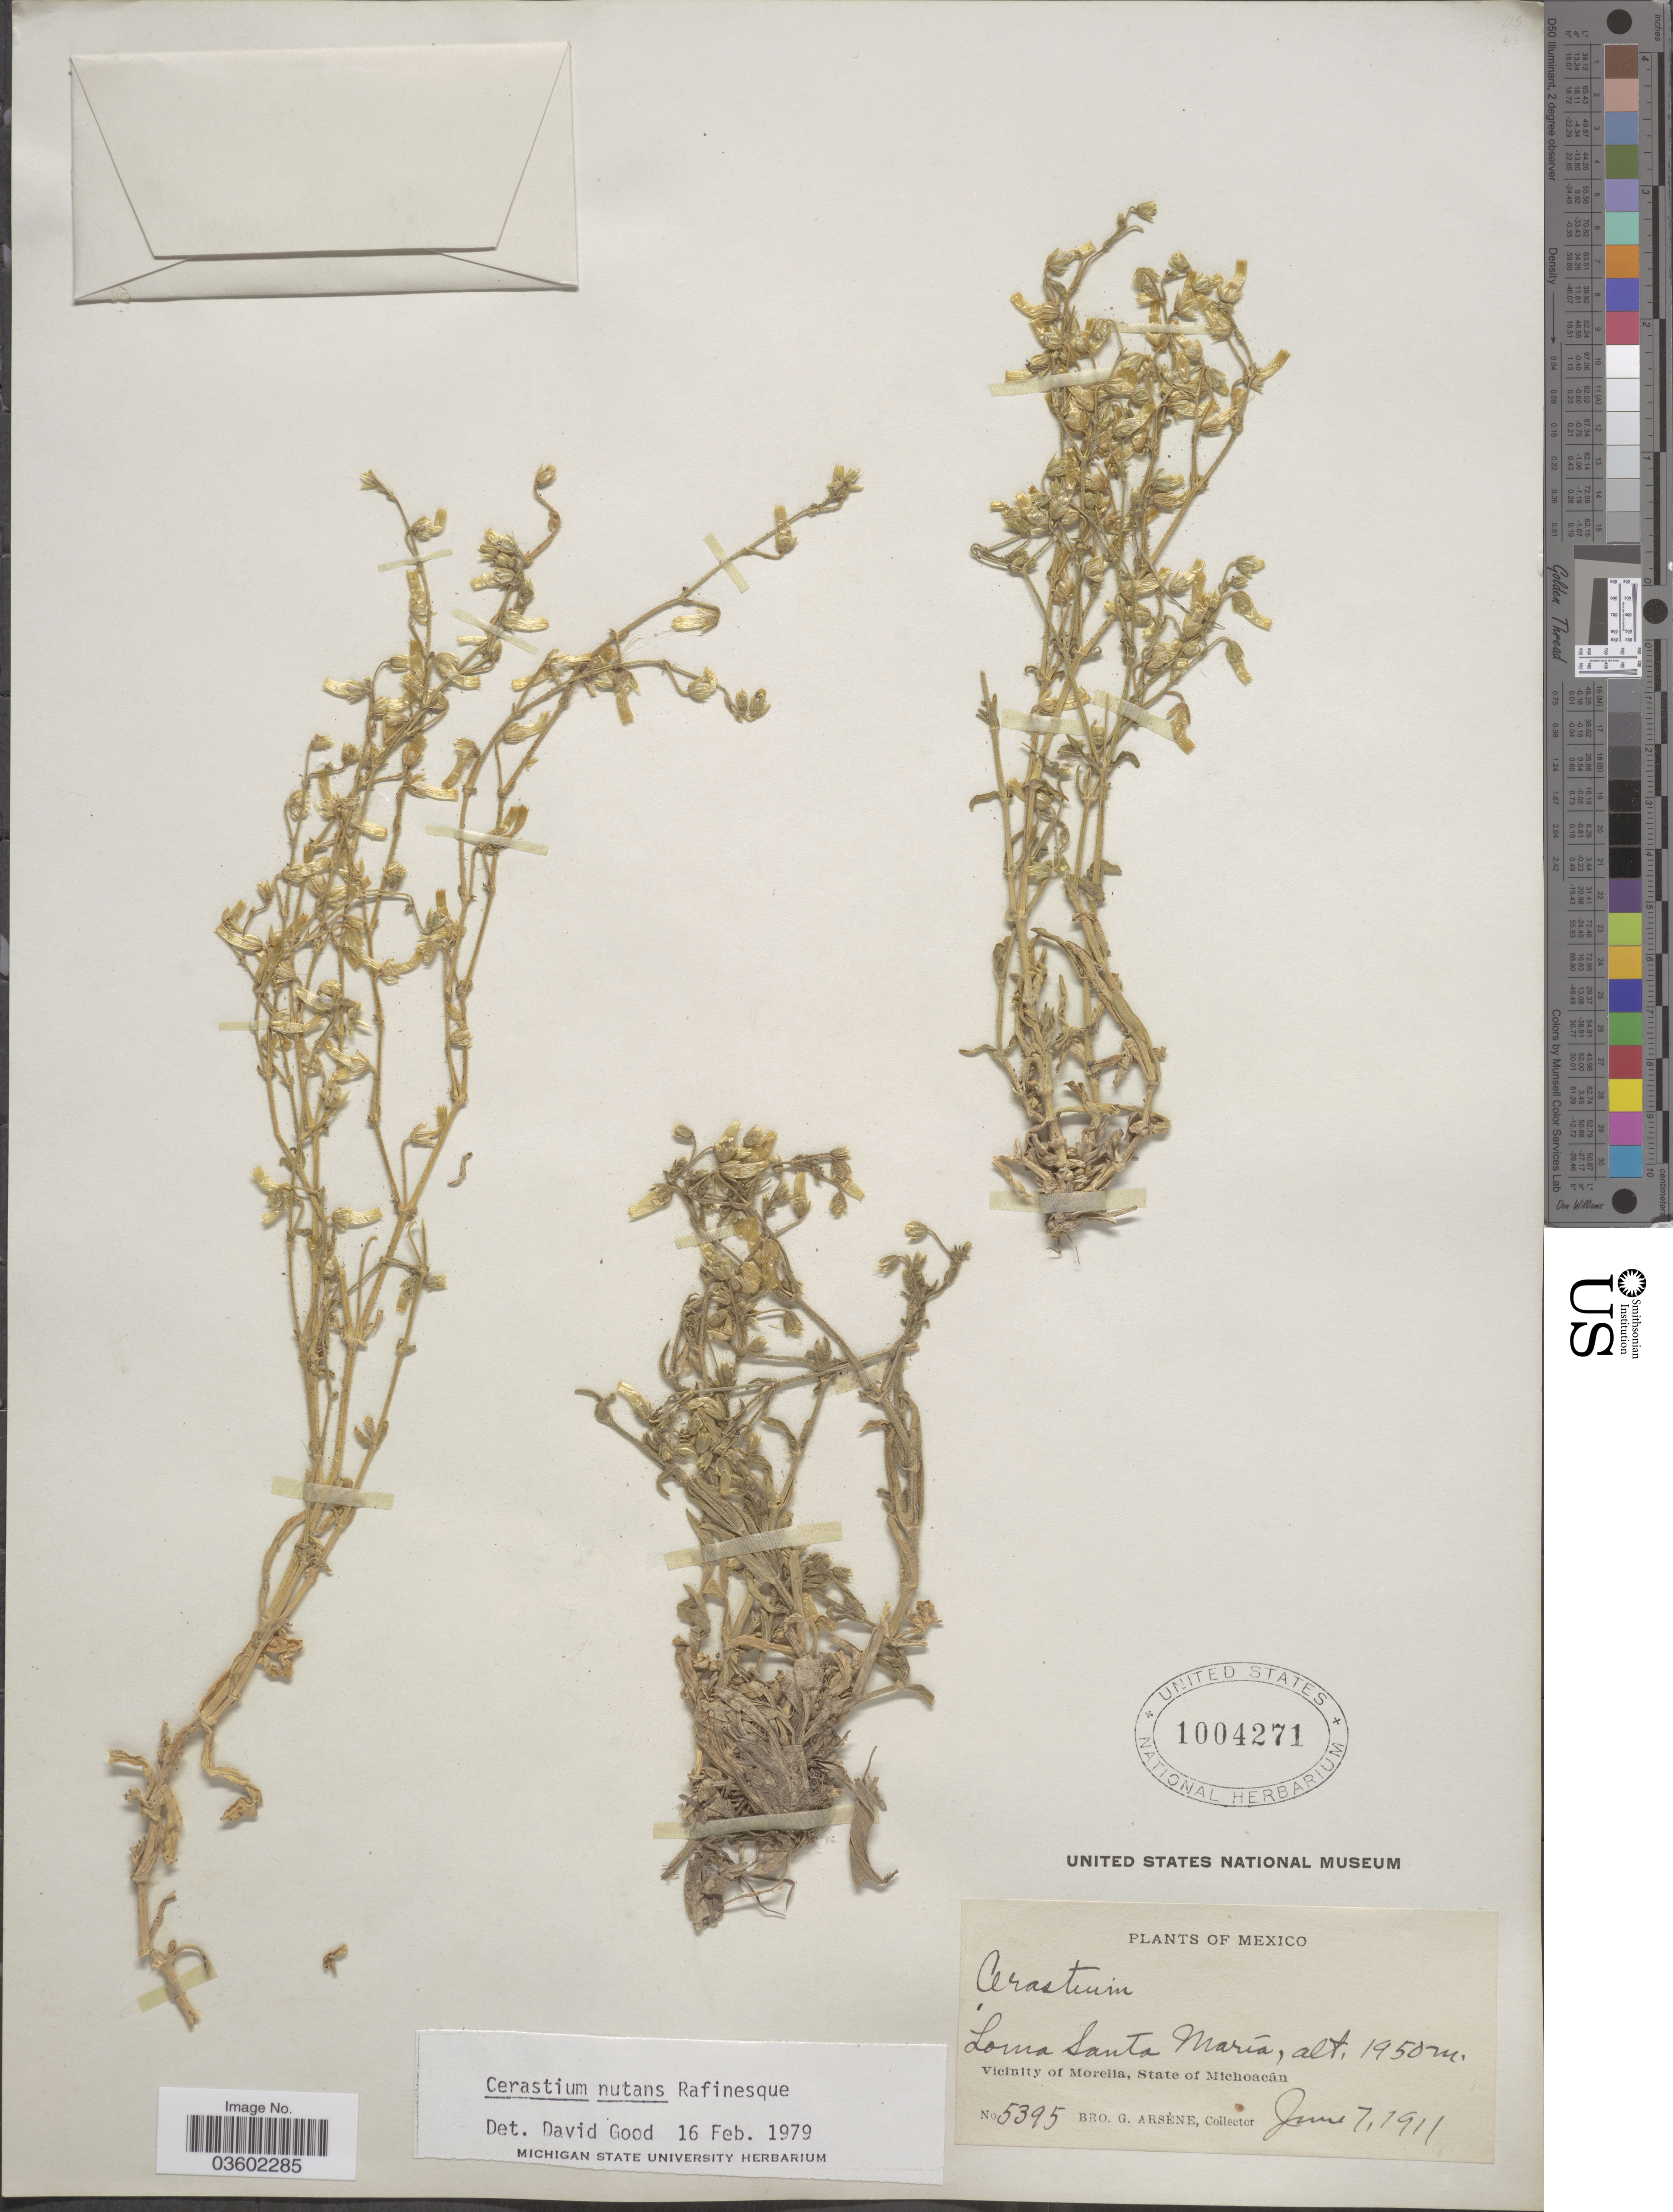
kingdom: Plantae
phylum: Tracheophyta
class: Magnoliopsida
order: Caryophyllales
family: Caryophyllaceae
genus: Cerastium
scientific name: Cerastium nutans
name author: Raf.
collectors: Bro. G. Arsène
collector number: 5395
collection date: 1911-06-07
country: Mexico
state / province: Michoacán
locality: Loma Santa María. Vicinity of Morelia.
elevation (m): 1950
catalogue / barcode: US 1004271